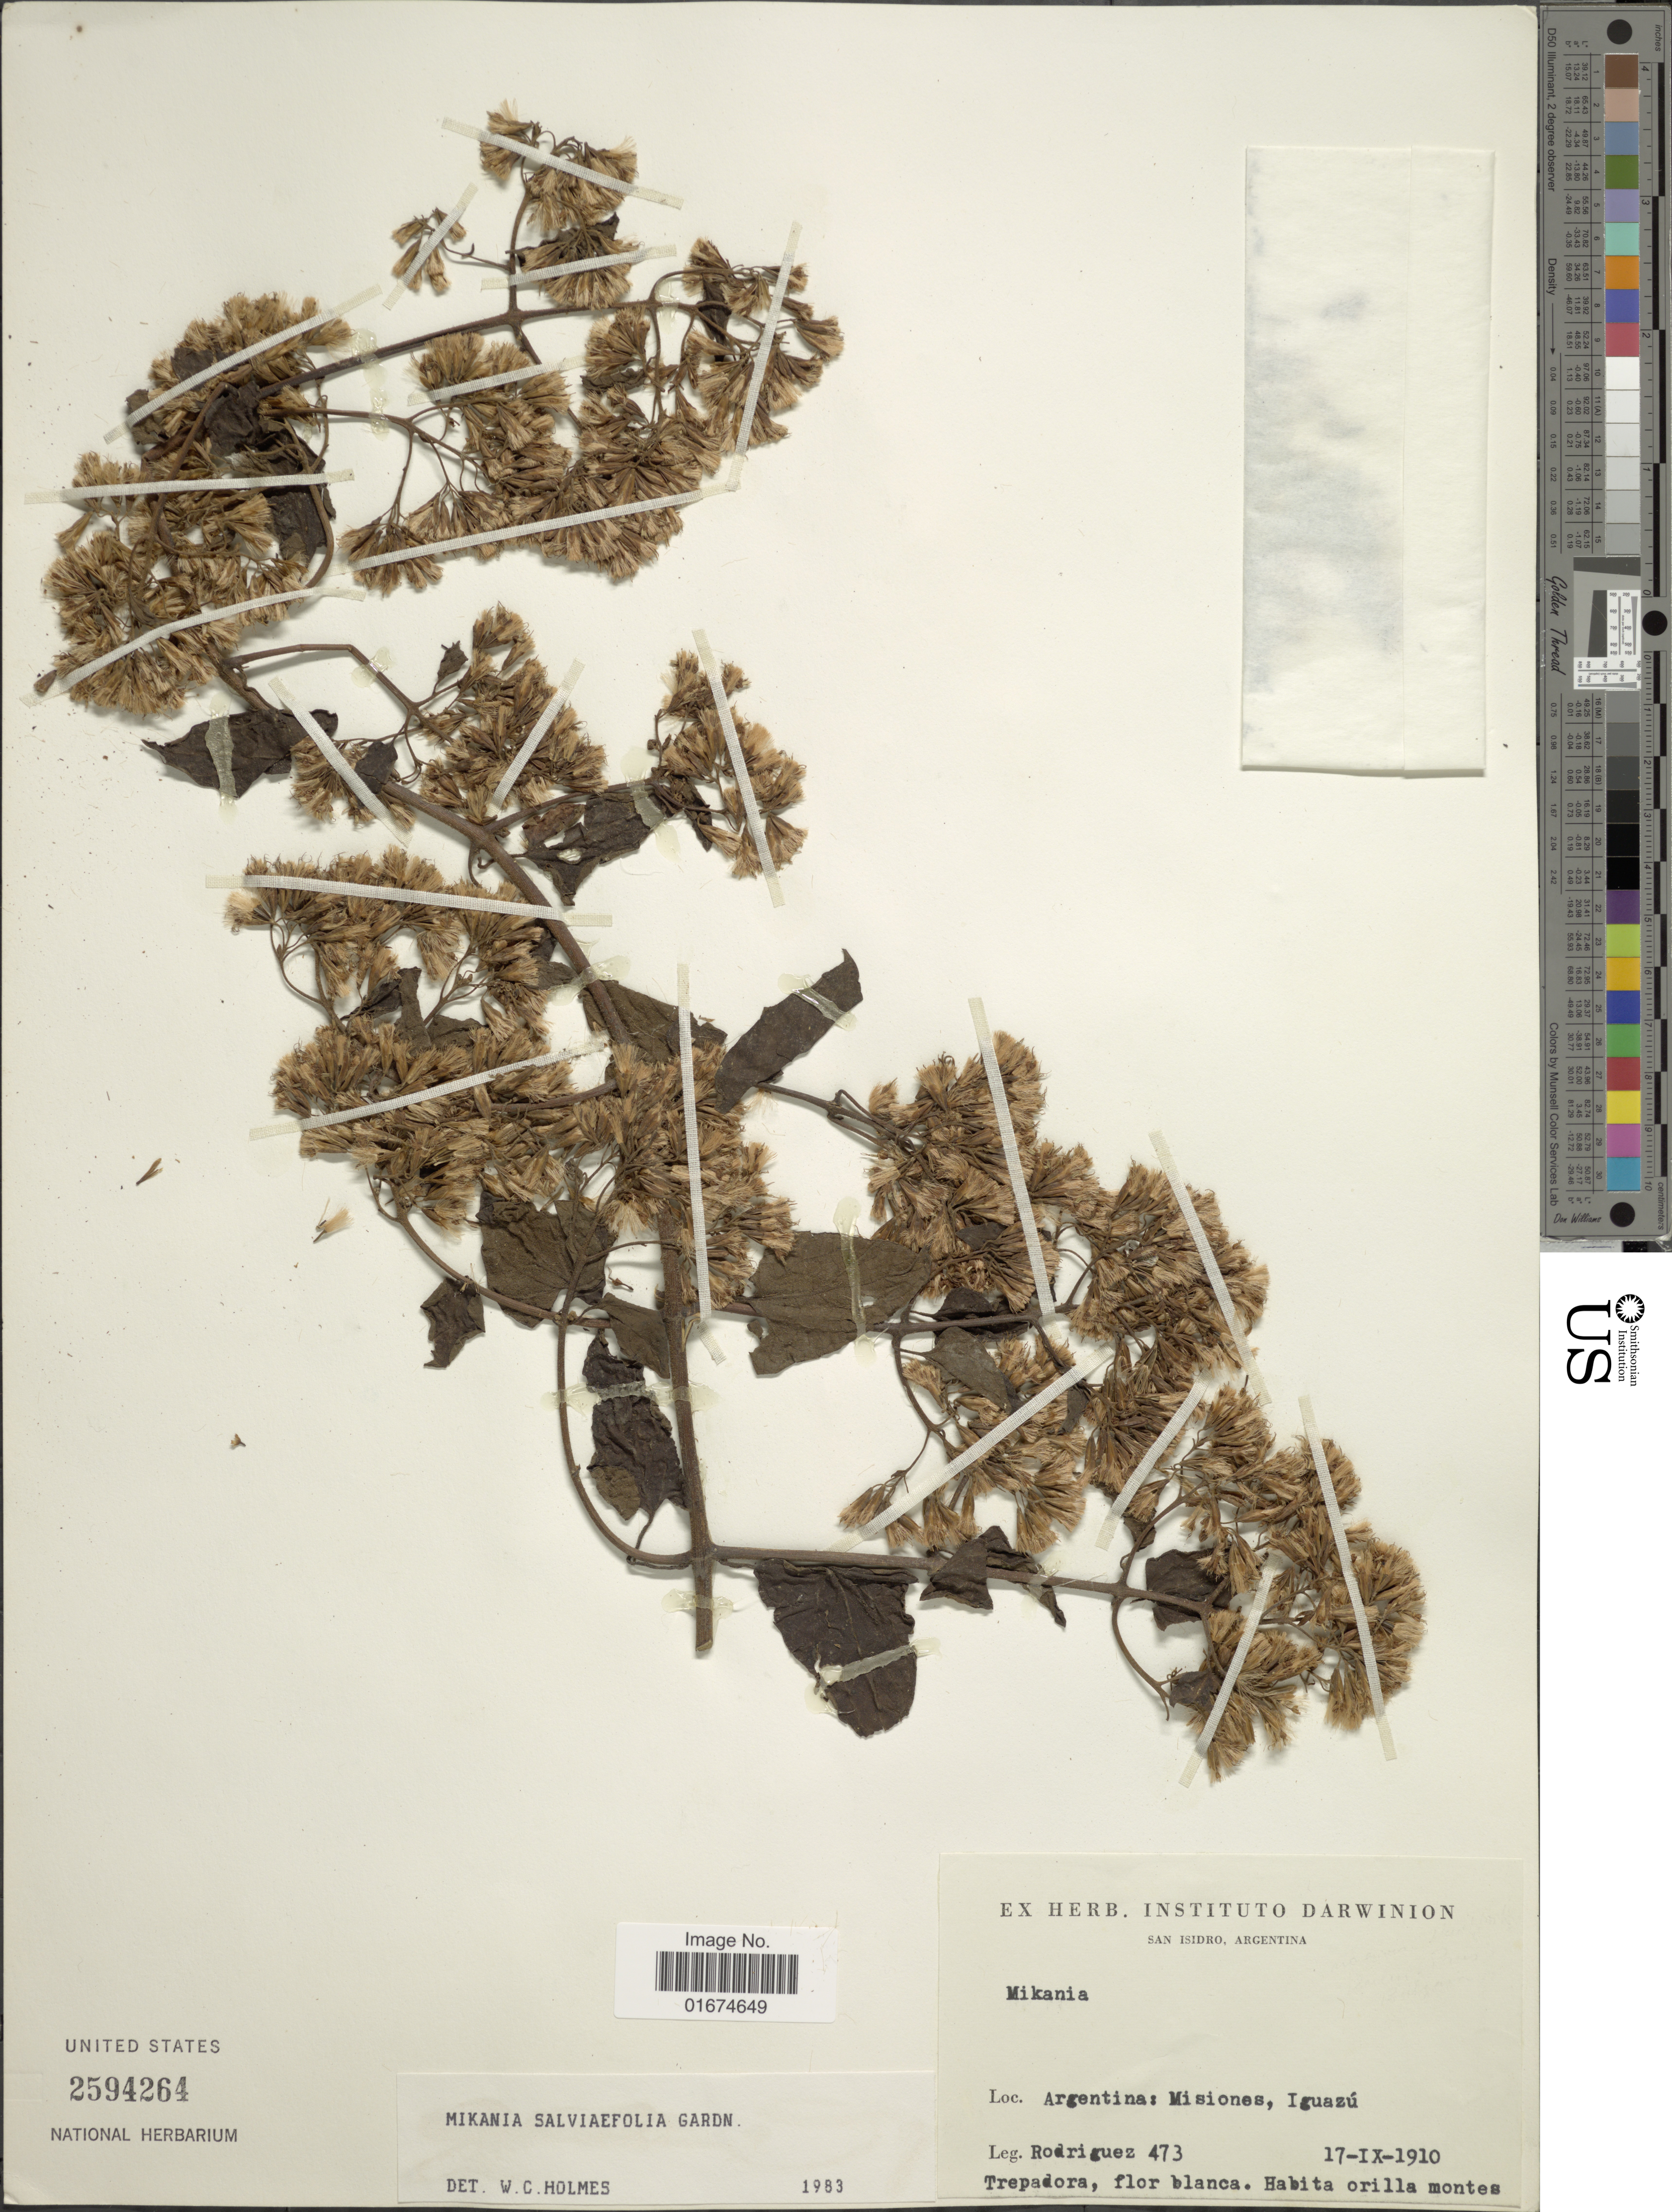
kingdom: Plantae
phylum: Tracheophyta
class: Magnoliopsida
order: Asterales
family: Asteraceae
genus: Mikania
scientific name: Mikania salviaefolia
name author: Gardner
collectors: Rodrigues, --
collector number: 473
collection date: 1910-09-17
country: Argentina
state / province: Misiones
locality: Iguazú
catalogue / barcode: US 2594264